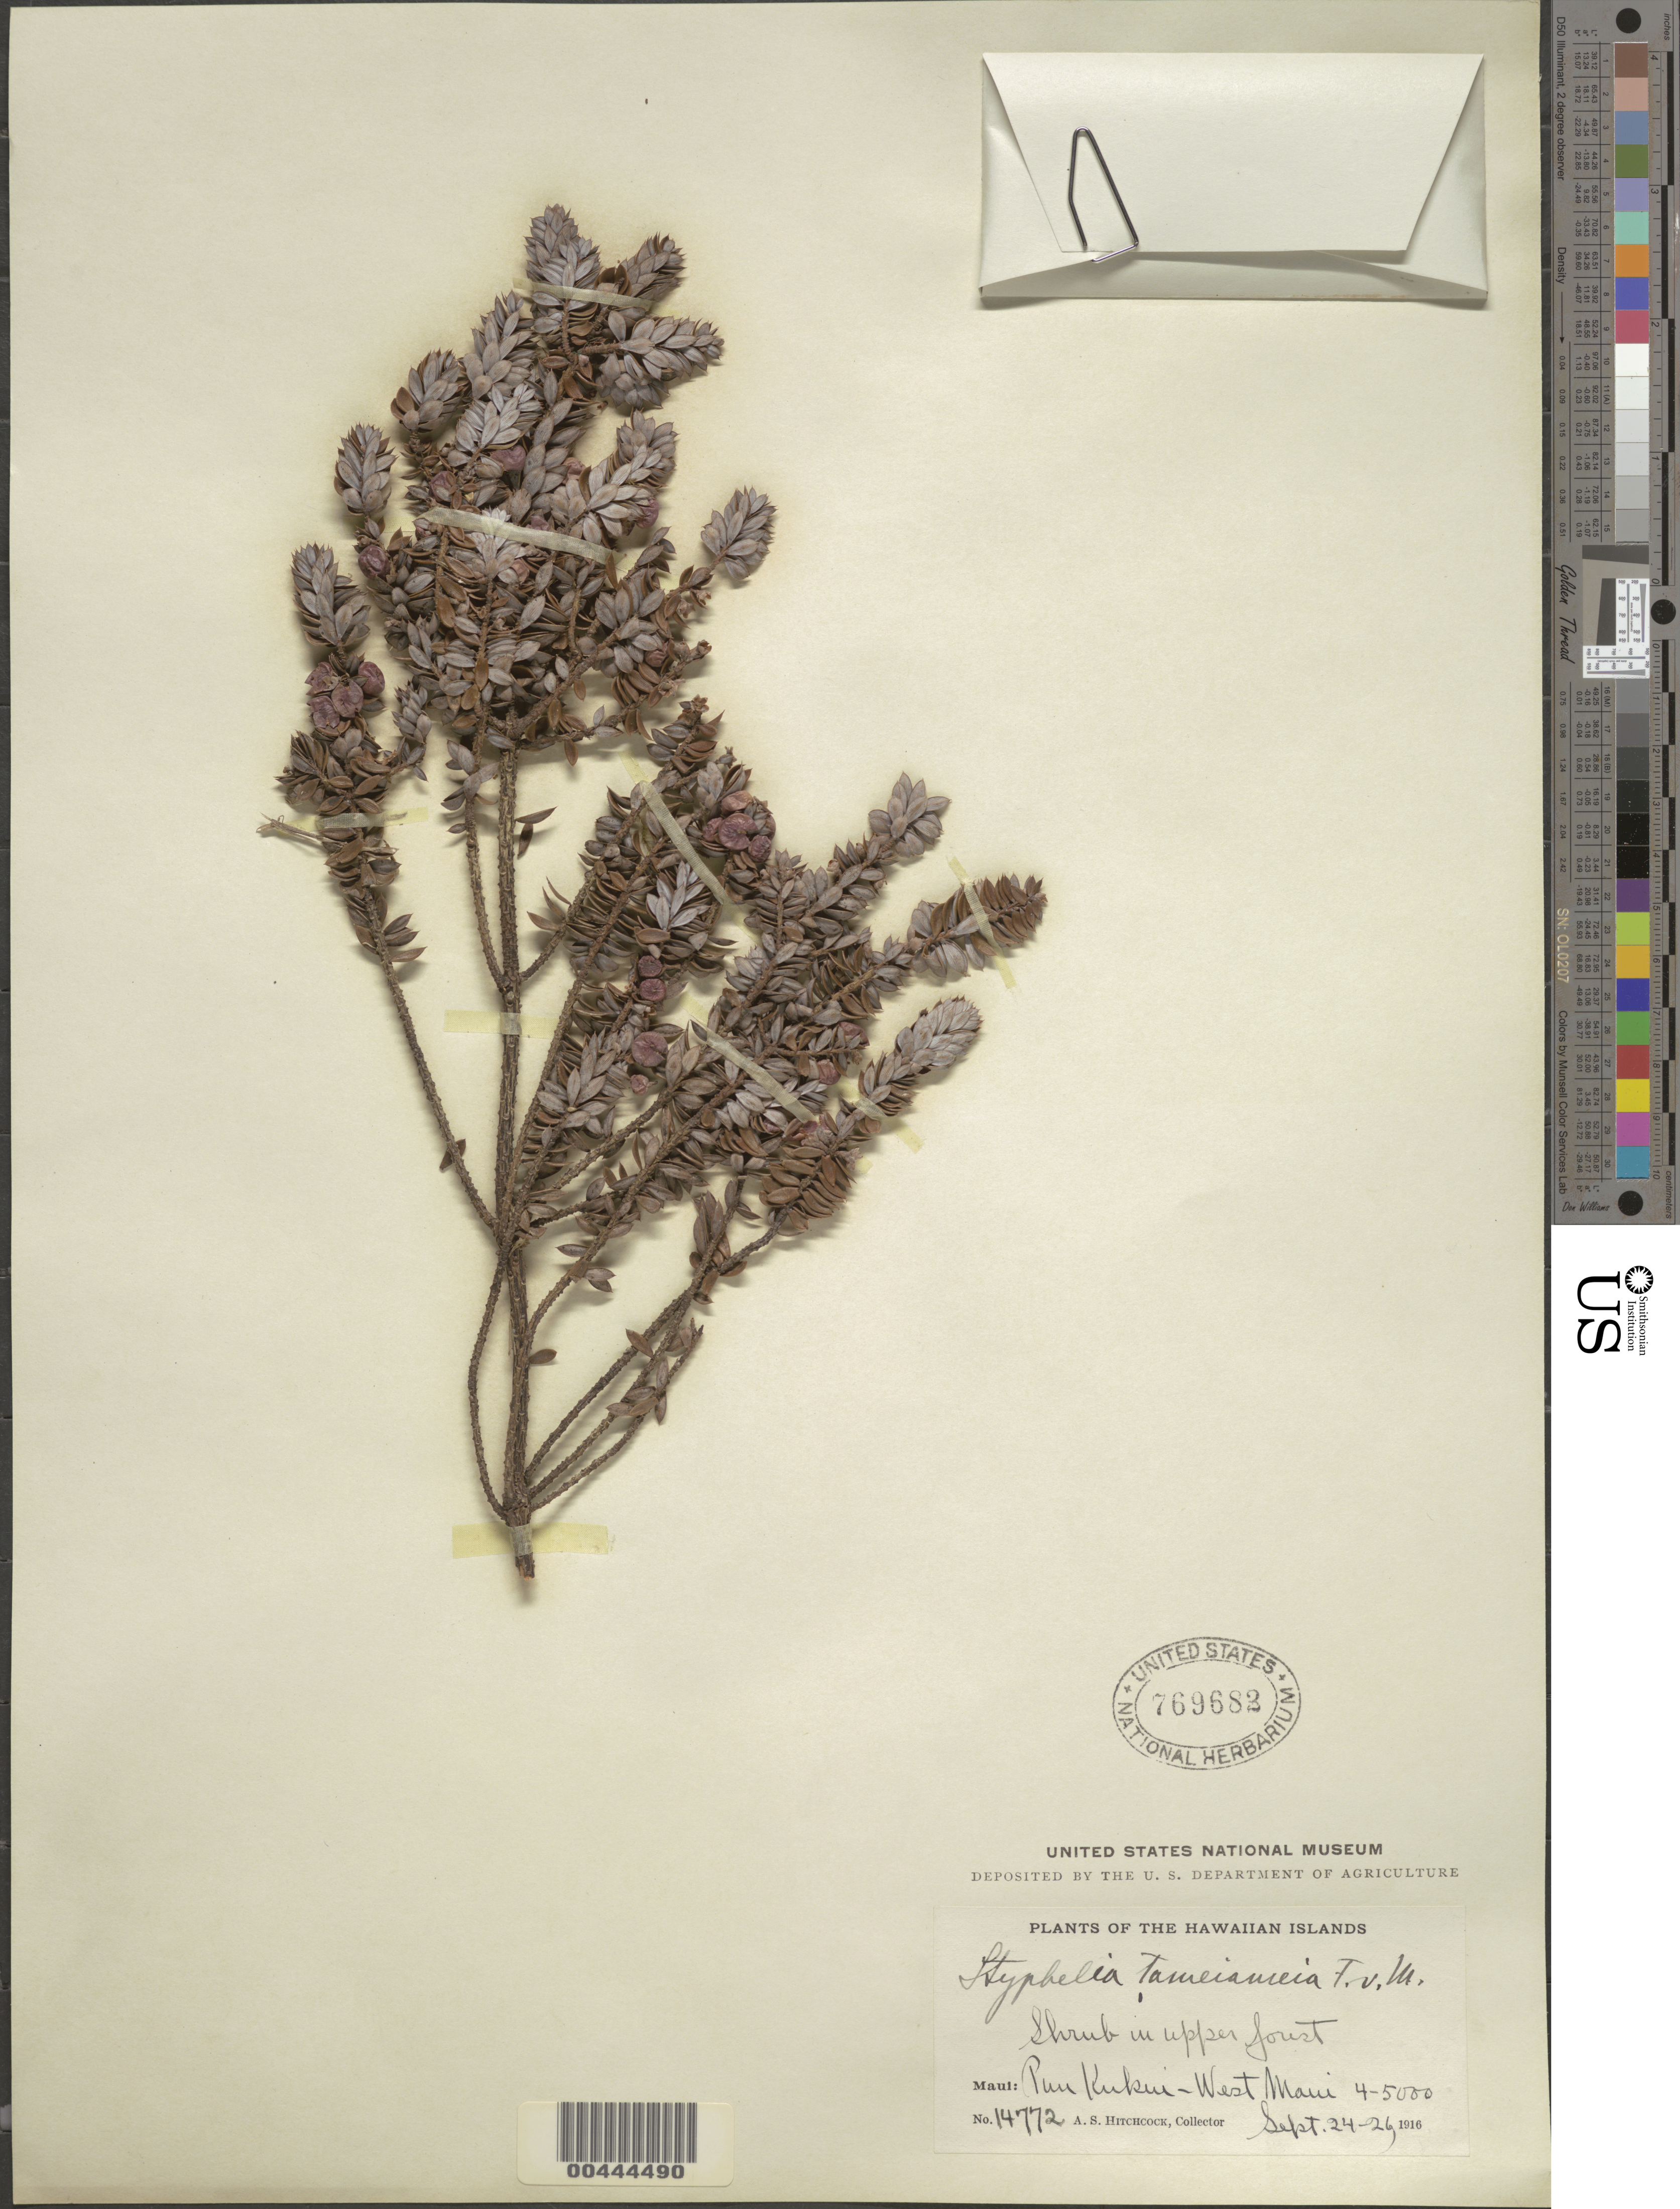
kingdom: Plantae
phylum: Tracheophyta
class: Magnoliopsida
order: Ericales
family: Ericaceae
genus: Leptecophylla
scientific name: Leptecophylla tameiameiae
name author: (Cham. & Schltdl.) C.M. Weiller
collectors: A. S. Hitchcock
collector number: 14772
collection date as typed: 24 Sep 1916 to 26 Sep 1916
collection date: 1916-09-24/1916-09-26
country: United States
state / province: Hawaii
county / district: Maui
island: Maui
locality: Puu Kukui, W Maui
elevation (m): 1219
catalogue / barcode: US 769682